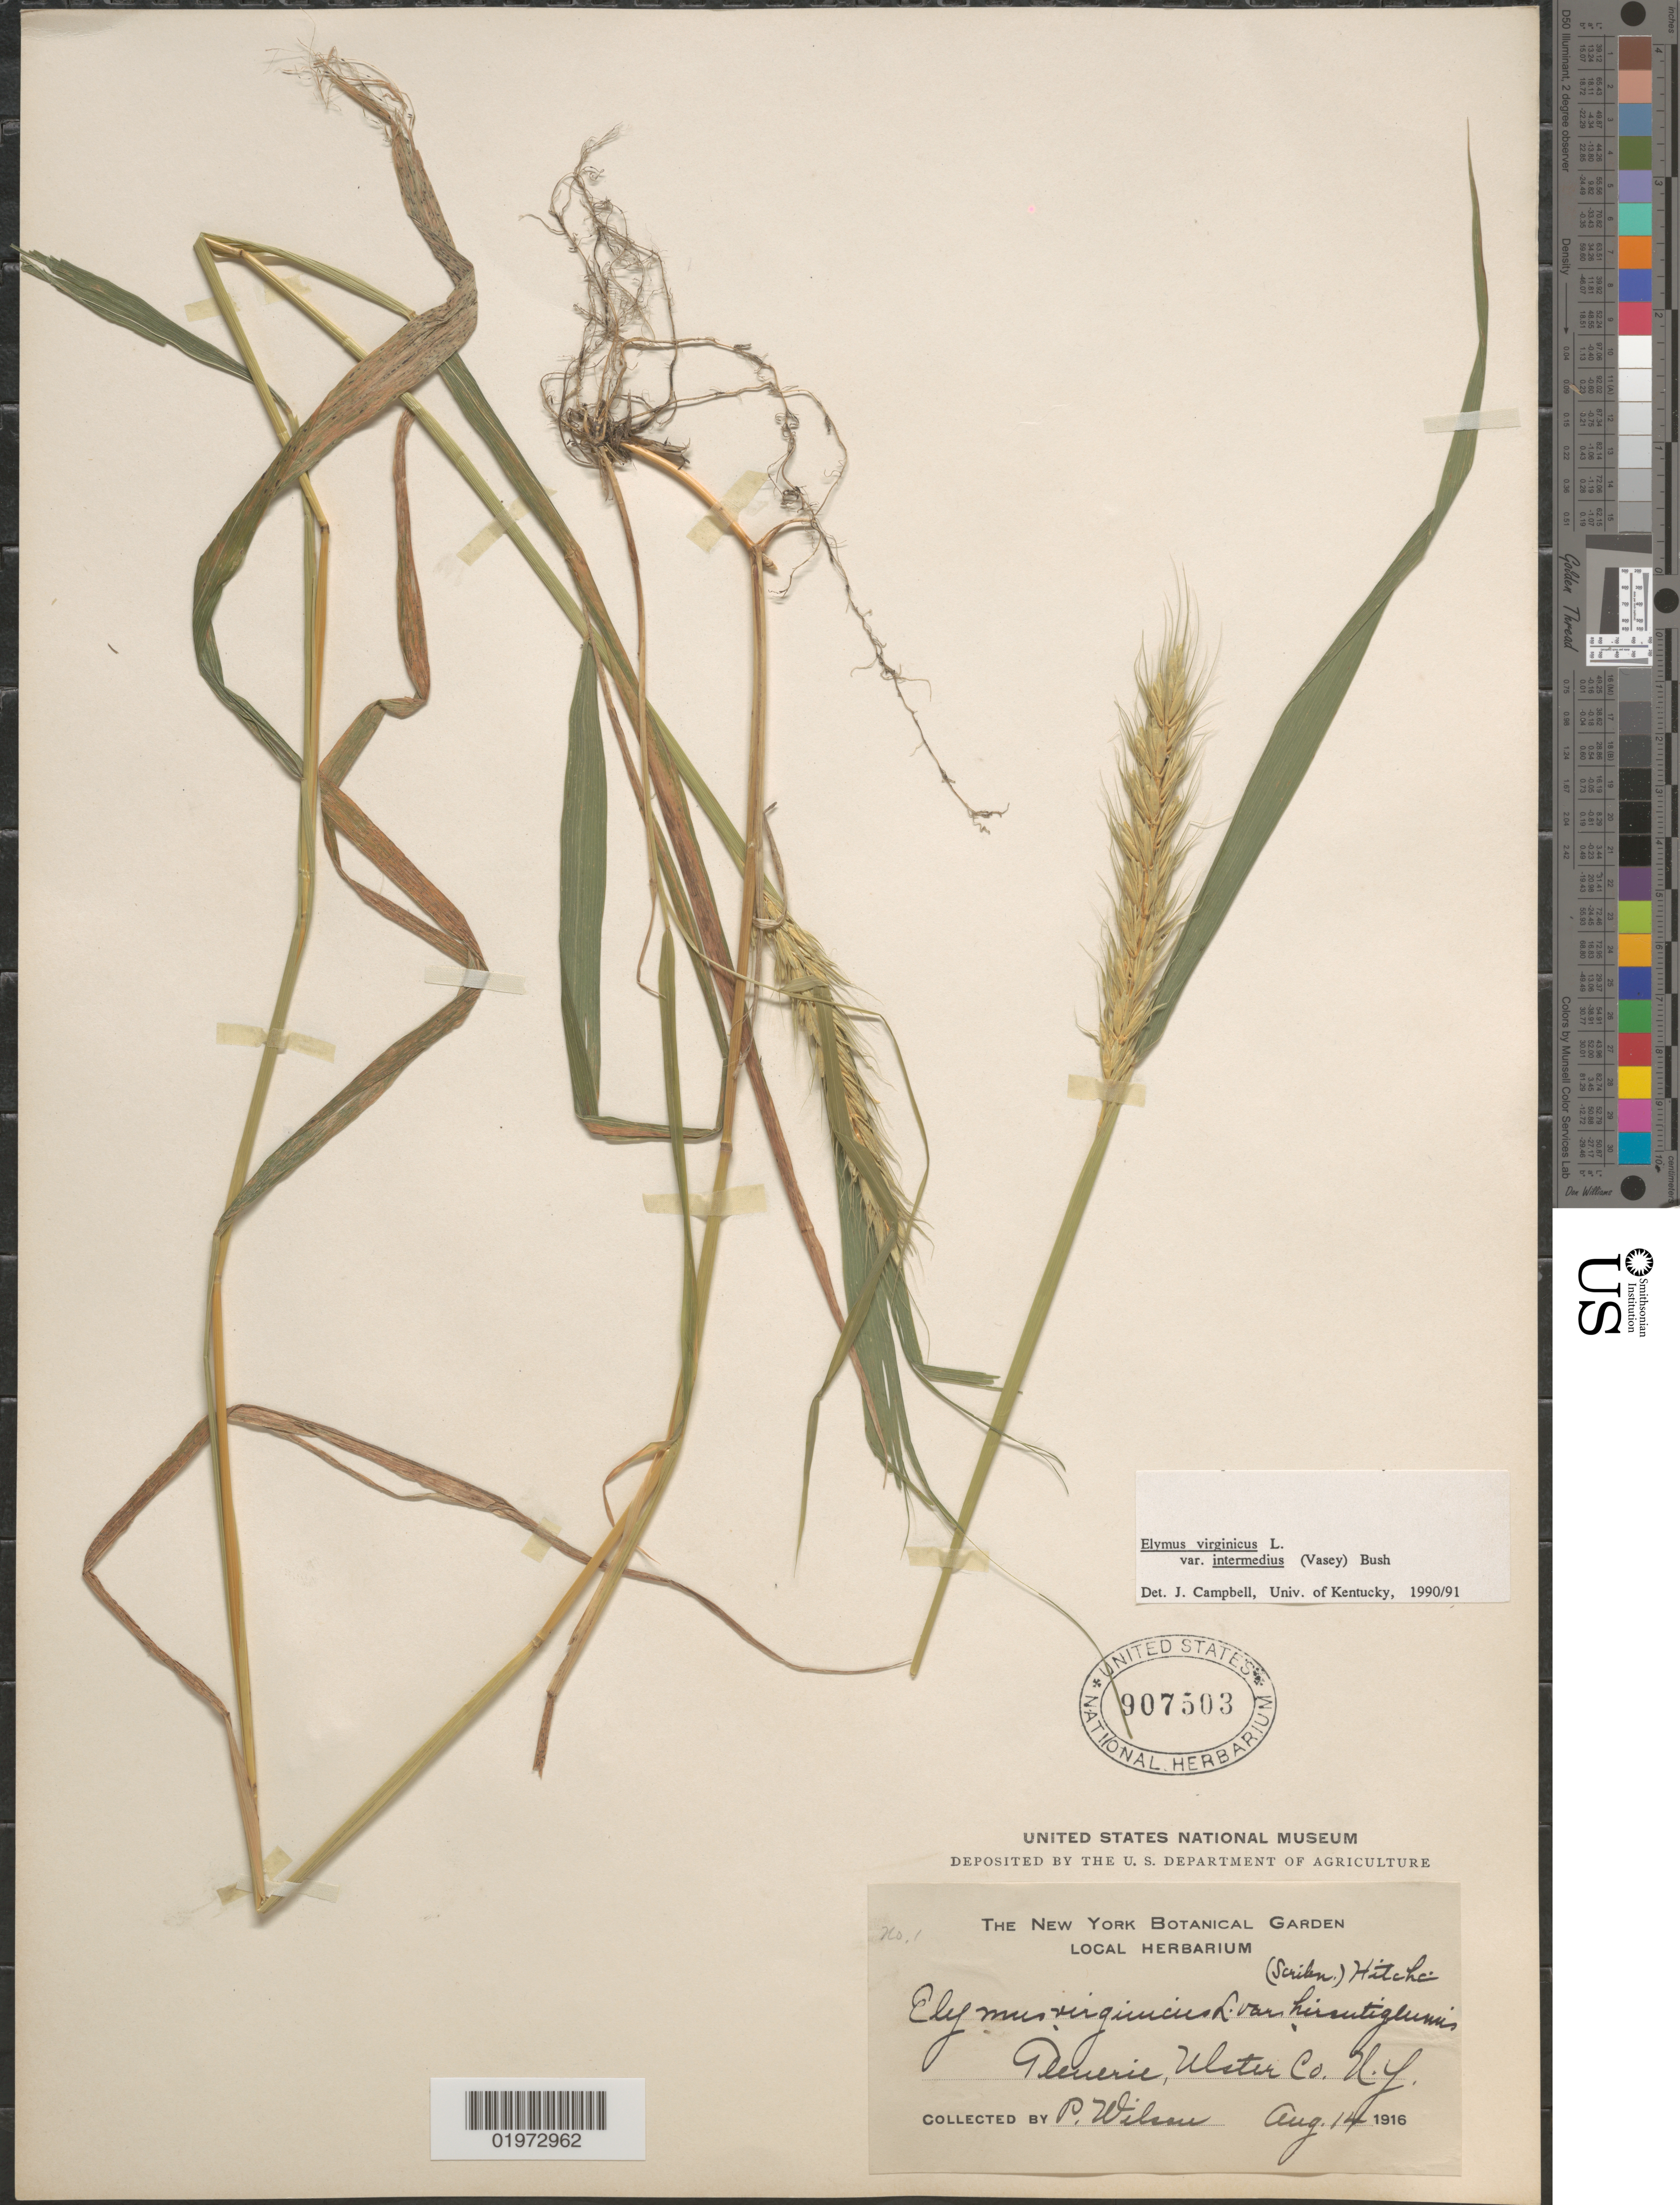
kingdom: Plantae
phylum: Tracheophyta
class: Liliopsida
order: Poales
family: Poaceae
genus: Elymus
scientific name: Elymus virginicus var. intermedius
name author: L.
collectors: P. Wilson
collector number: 1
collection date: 1916-08-14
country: United States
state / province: New York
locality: Glenerie, Ulster Co.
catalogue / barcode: US 907503